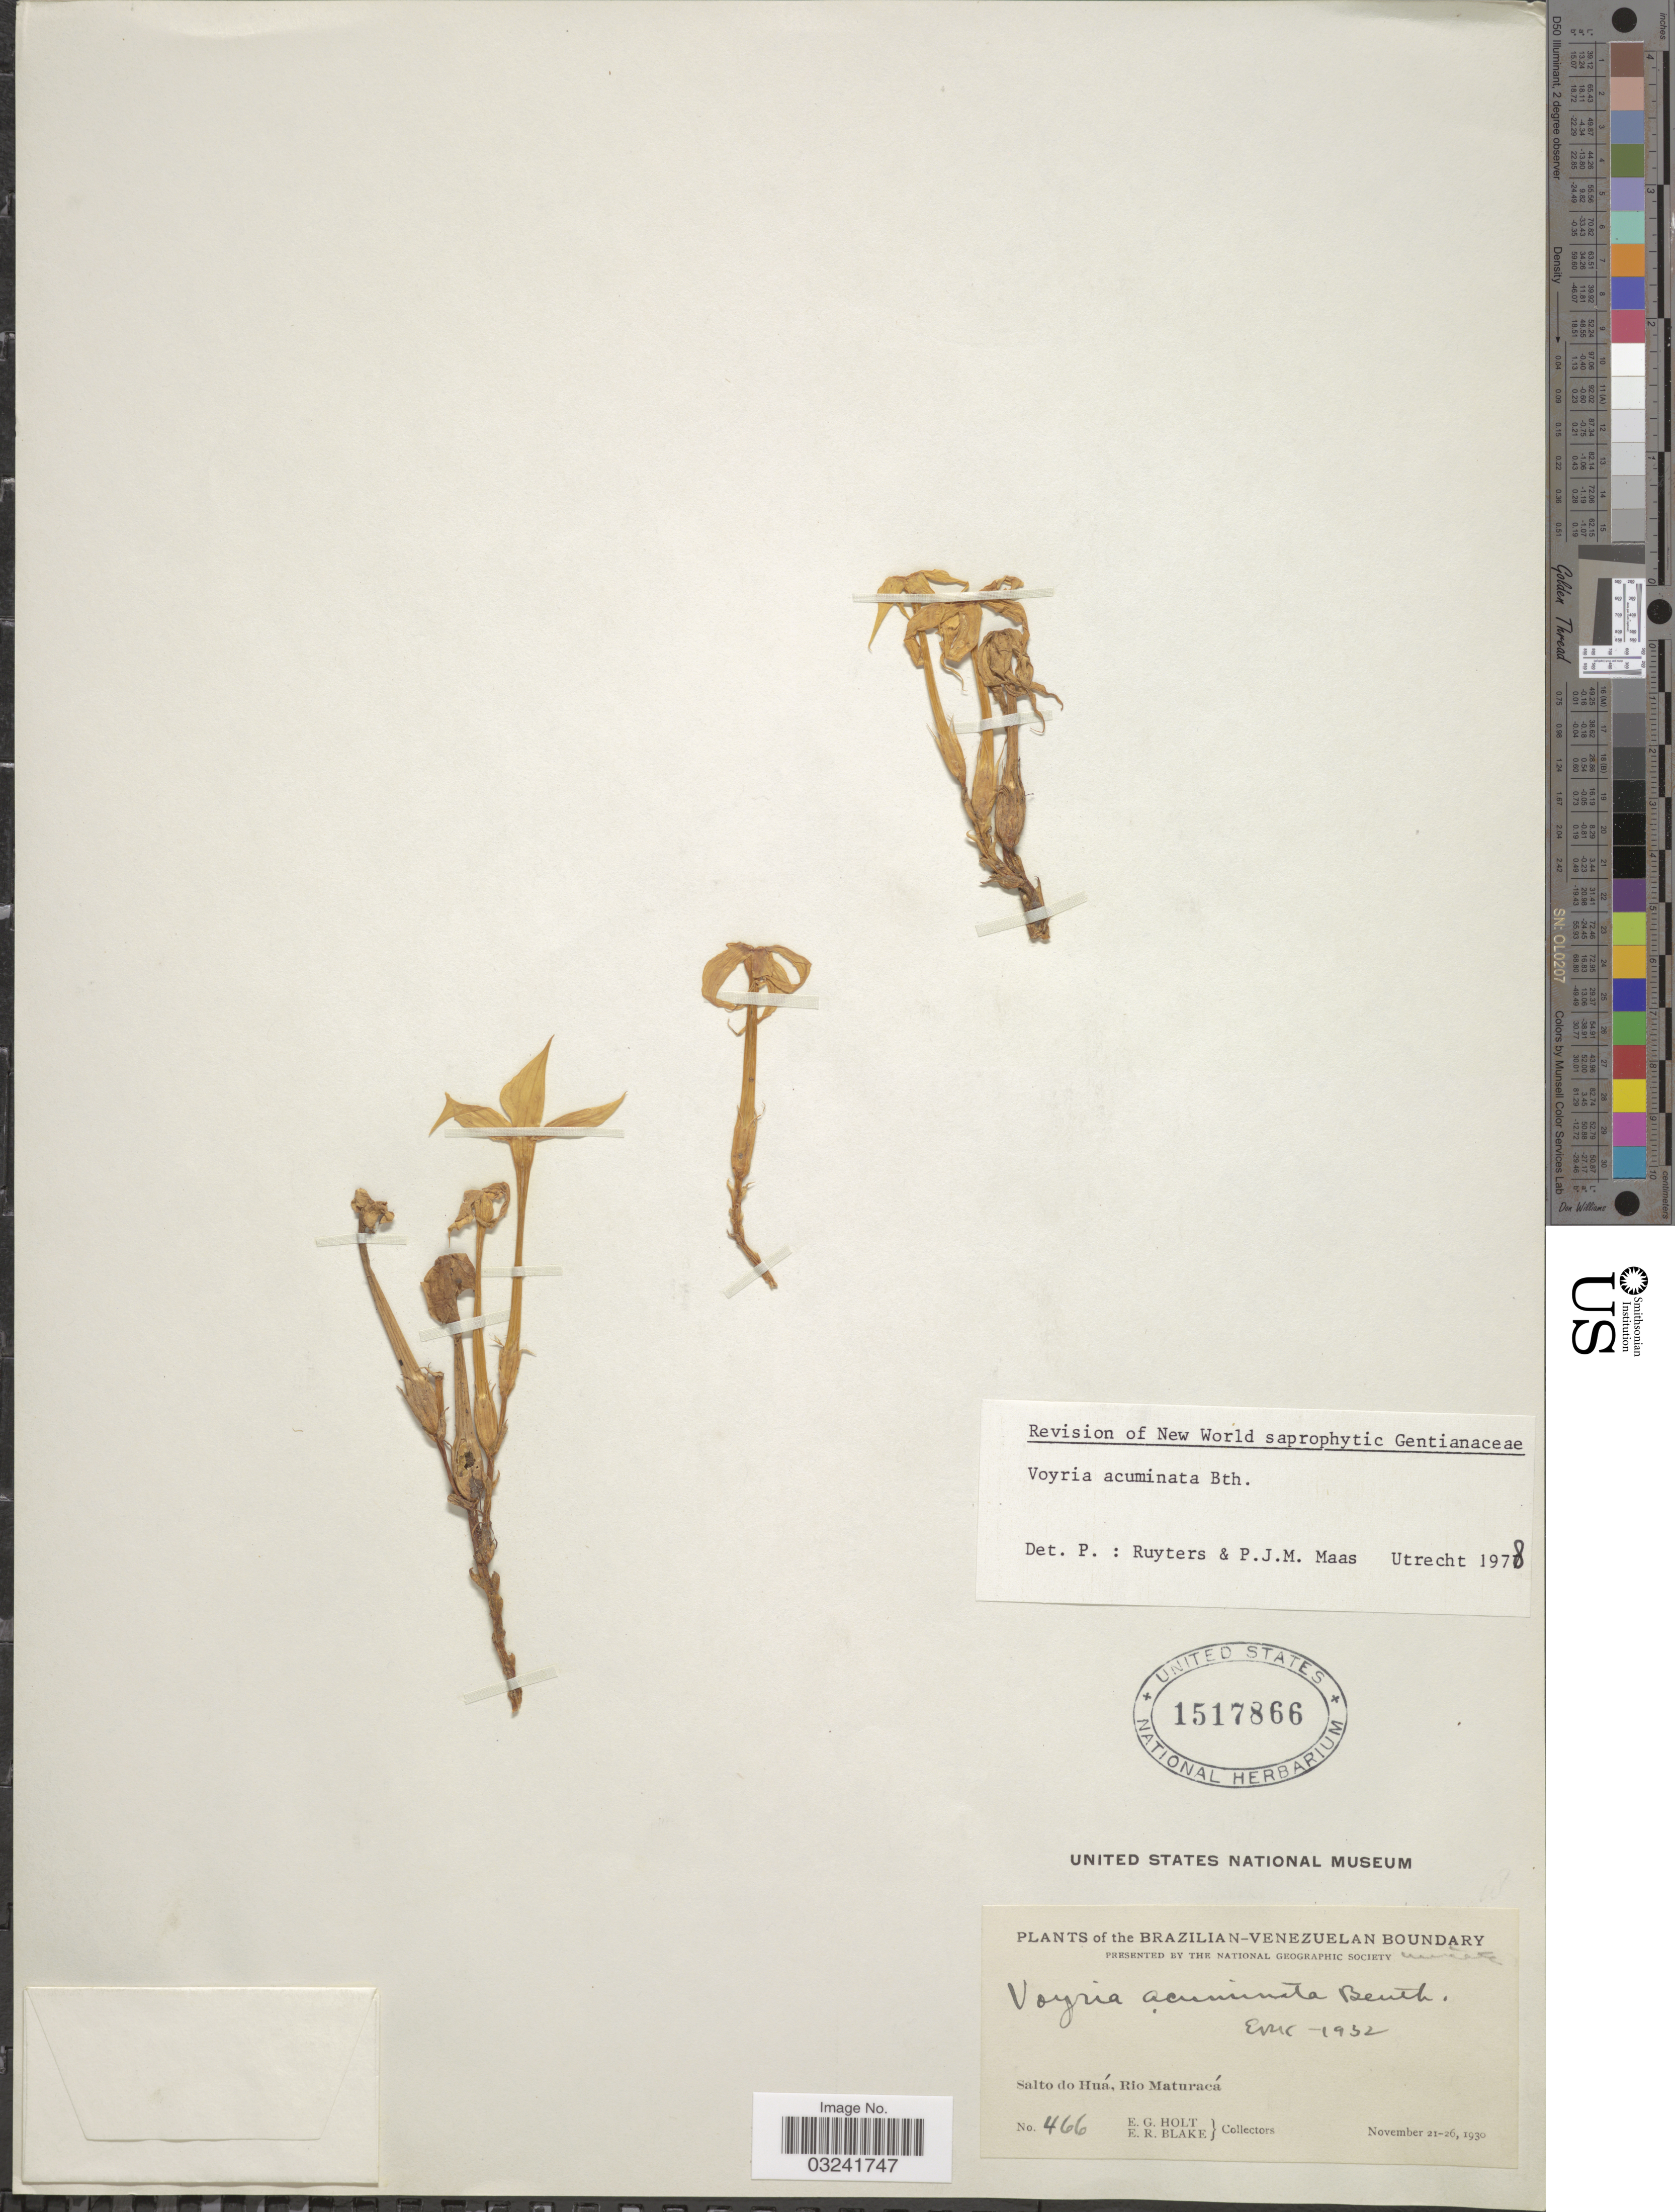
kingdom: Plantae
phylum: Tracheophyta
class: Magnoliopsida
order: Gentianales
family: Gentianaceae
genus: Voyria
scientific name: Voyria acuminata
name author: Benth.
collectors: E. G. Holt & E. R. Blake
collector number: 466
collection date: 1930-11-21/1930-11-26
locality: The Brazilian-Venezuelan Boundary, Salto do Huá, Rio Maturacá.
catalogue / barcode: US 1517866